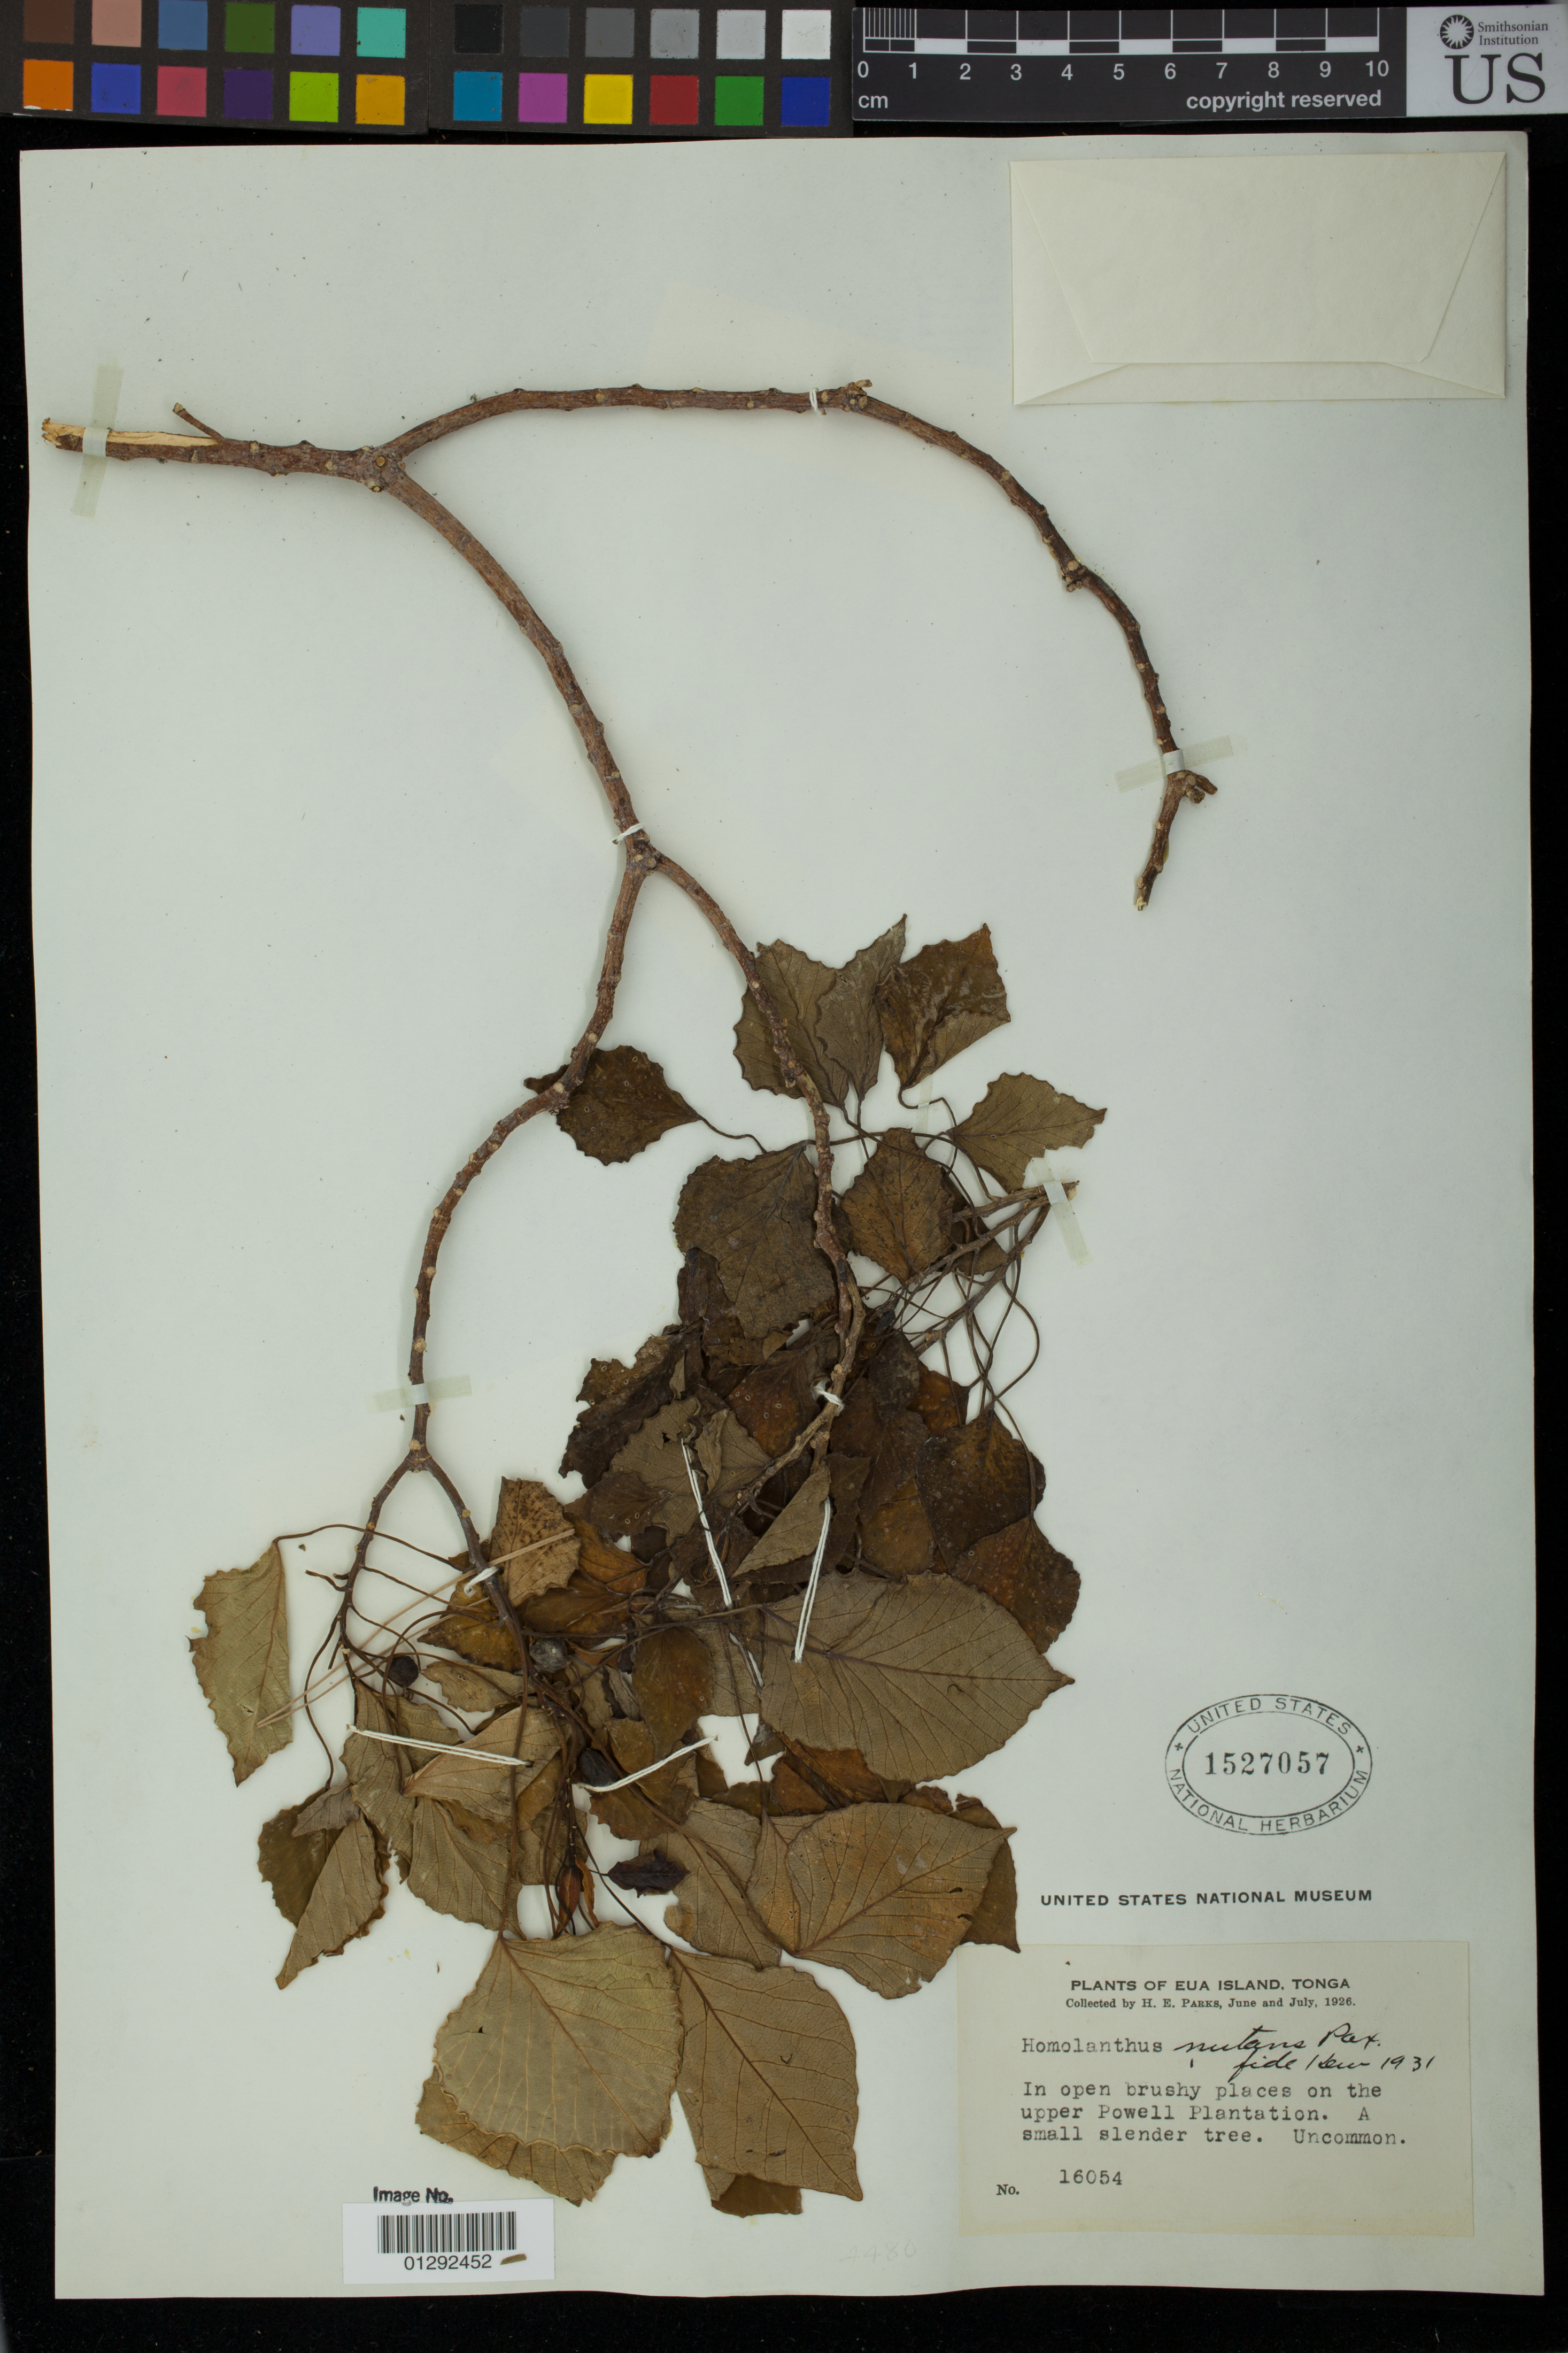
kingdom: Plantae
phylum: Tracheophyta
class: Magnoliopsida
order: Malpighiales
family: Euphorbiaceae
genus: Homalanthus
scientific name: Homalanthus nutans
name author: (G. Forst.) Guill.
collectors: H. E. Parks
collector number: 16054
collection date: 1926-06/1926-07-01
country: Tonga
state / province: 'Eua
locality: In open bushy places on the upper Powell Plantation. Eau Island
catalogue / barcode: US 1527057